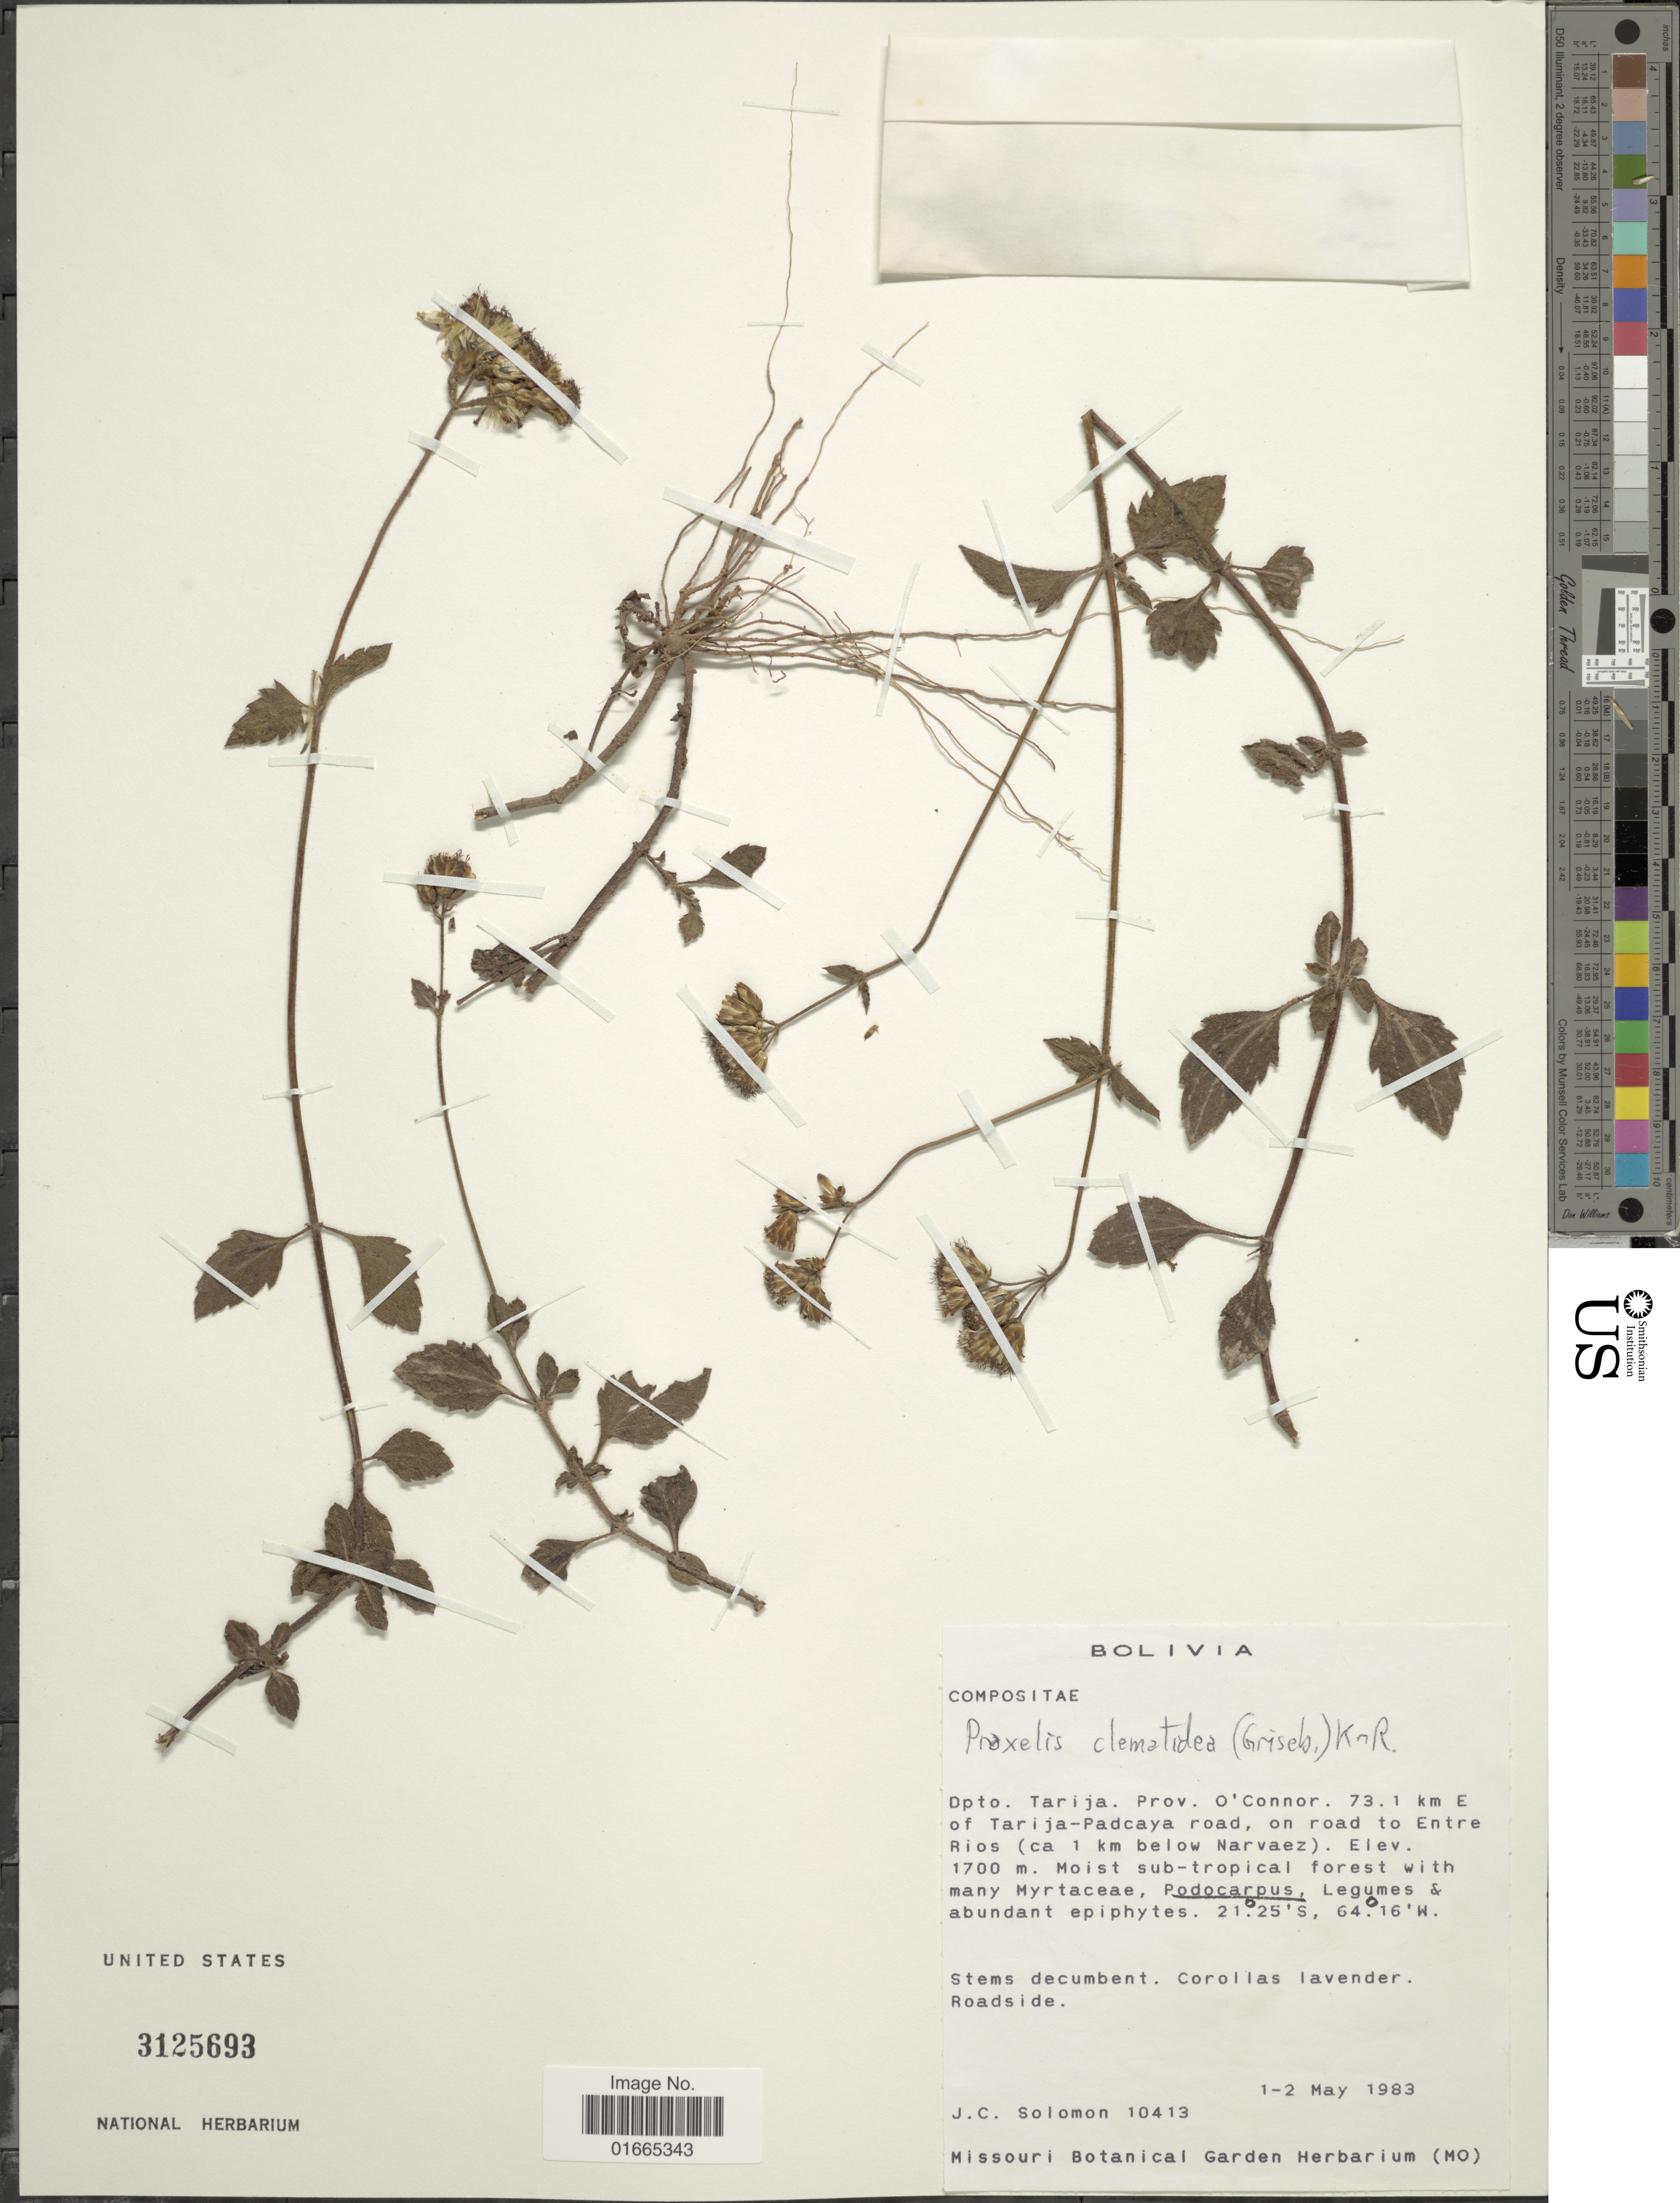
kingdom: Plantae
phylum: Tracheophyta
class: Magnoliopsida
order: Asterales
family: Asteraceae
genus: Praxelis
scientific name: Praxelis clematidea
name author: (Griseb.) R.M. King & H. Rob.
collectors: J. C. Solomon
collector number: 10413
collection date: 1983-05-01/1983-05-02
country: Bolivia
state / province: Tarija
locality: Prov. O'Connor. 73.1 km E of Tarija-Padcaya road, on road to Entre Rios (ca 1 km below Narvaez)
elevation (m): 1700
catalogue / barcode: US 3125693